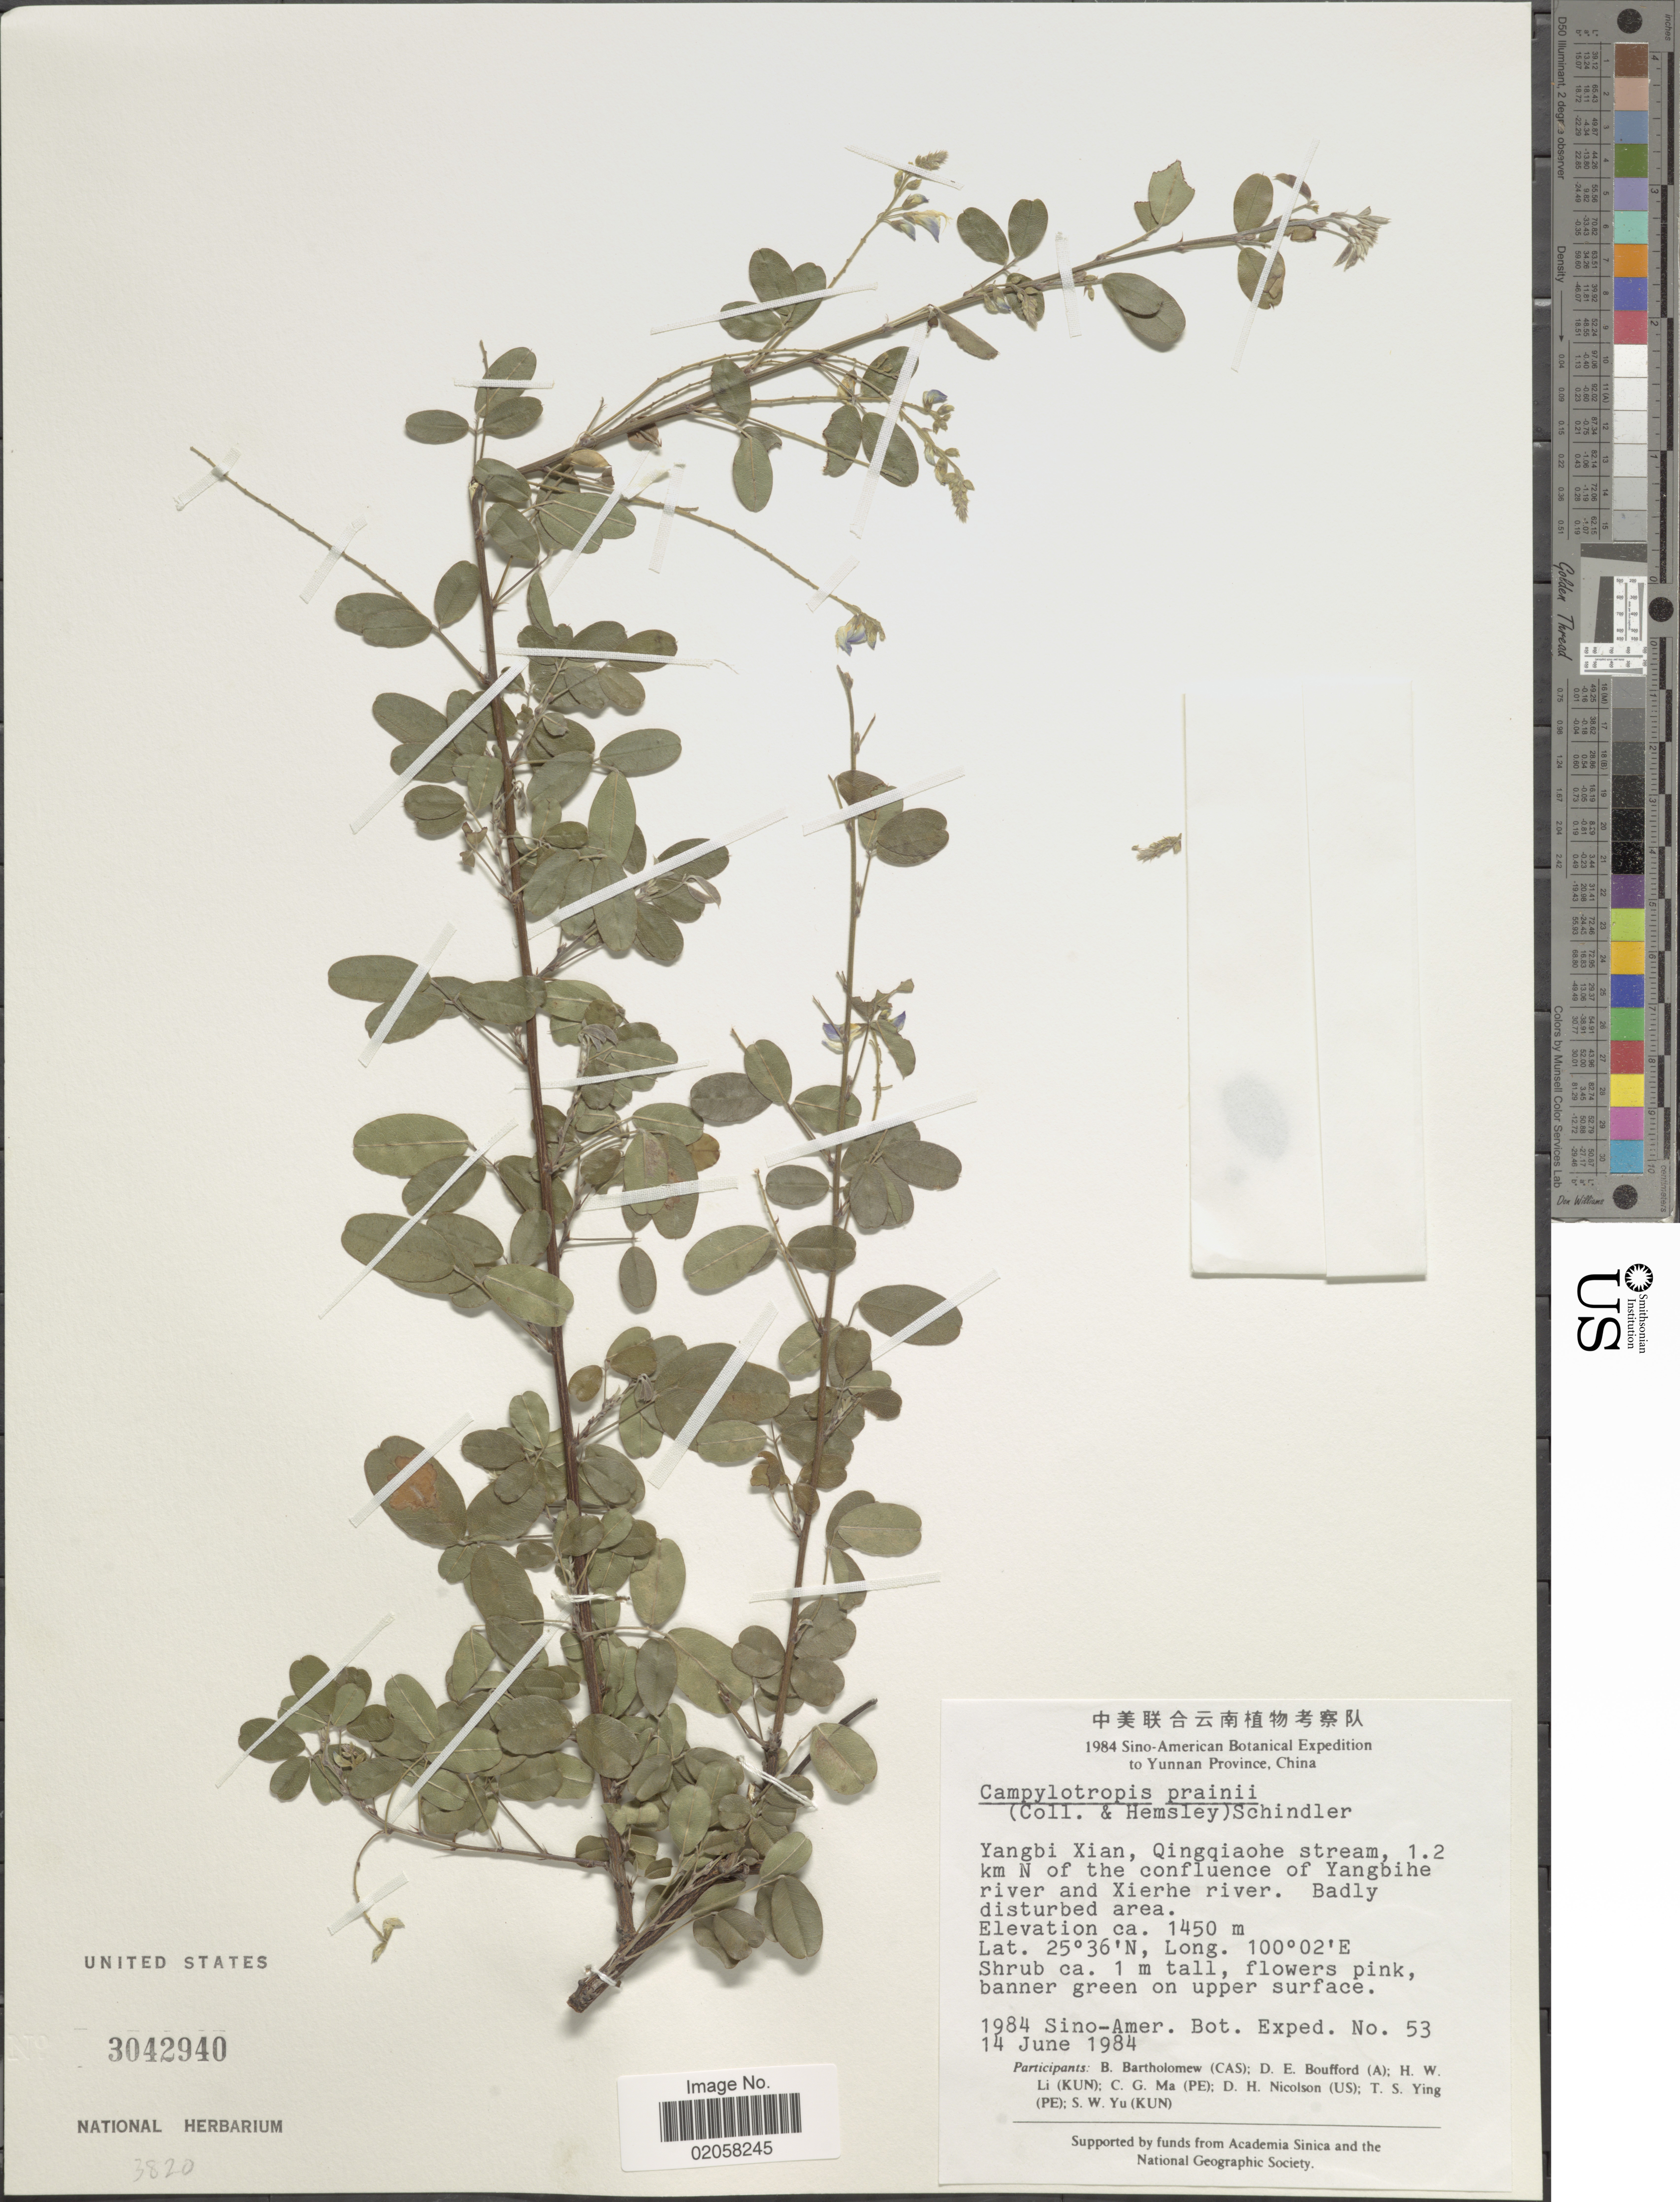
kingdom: Plantae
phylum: Tracheophyta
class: Magnoliopsida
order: Fabales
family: Fabaceae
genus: Campylotropis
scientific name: Campylotropis prainii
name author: (Collett & Hemsl.) Schindl.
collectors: Sino-Amer. Bot. Exped. 1984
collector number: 53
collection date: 1984-06-14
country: China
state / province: Yunnan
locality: Yangbi Xian, Qingqiaohe stream, 1.2 km N of the confluence of Yangbihe river and Xierhe river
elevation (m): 1450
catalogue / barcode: US 3042940